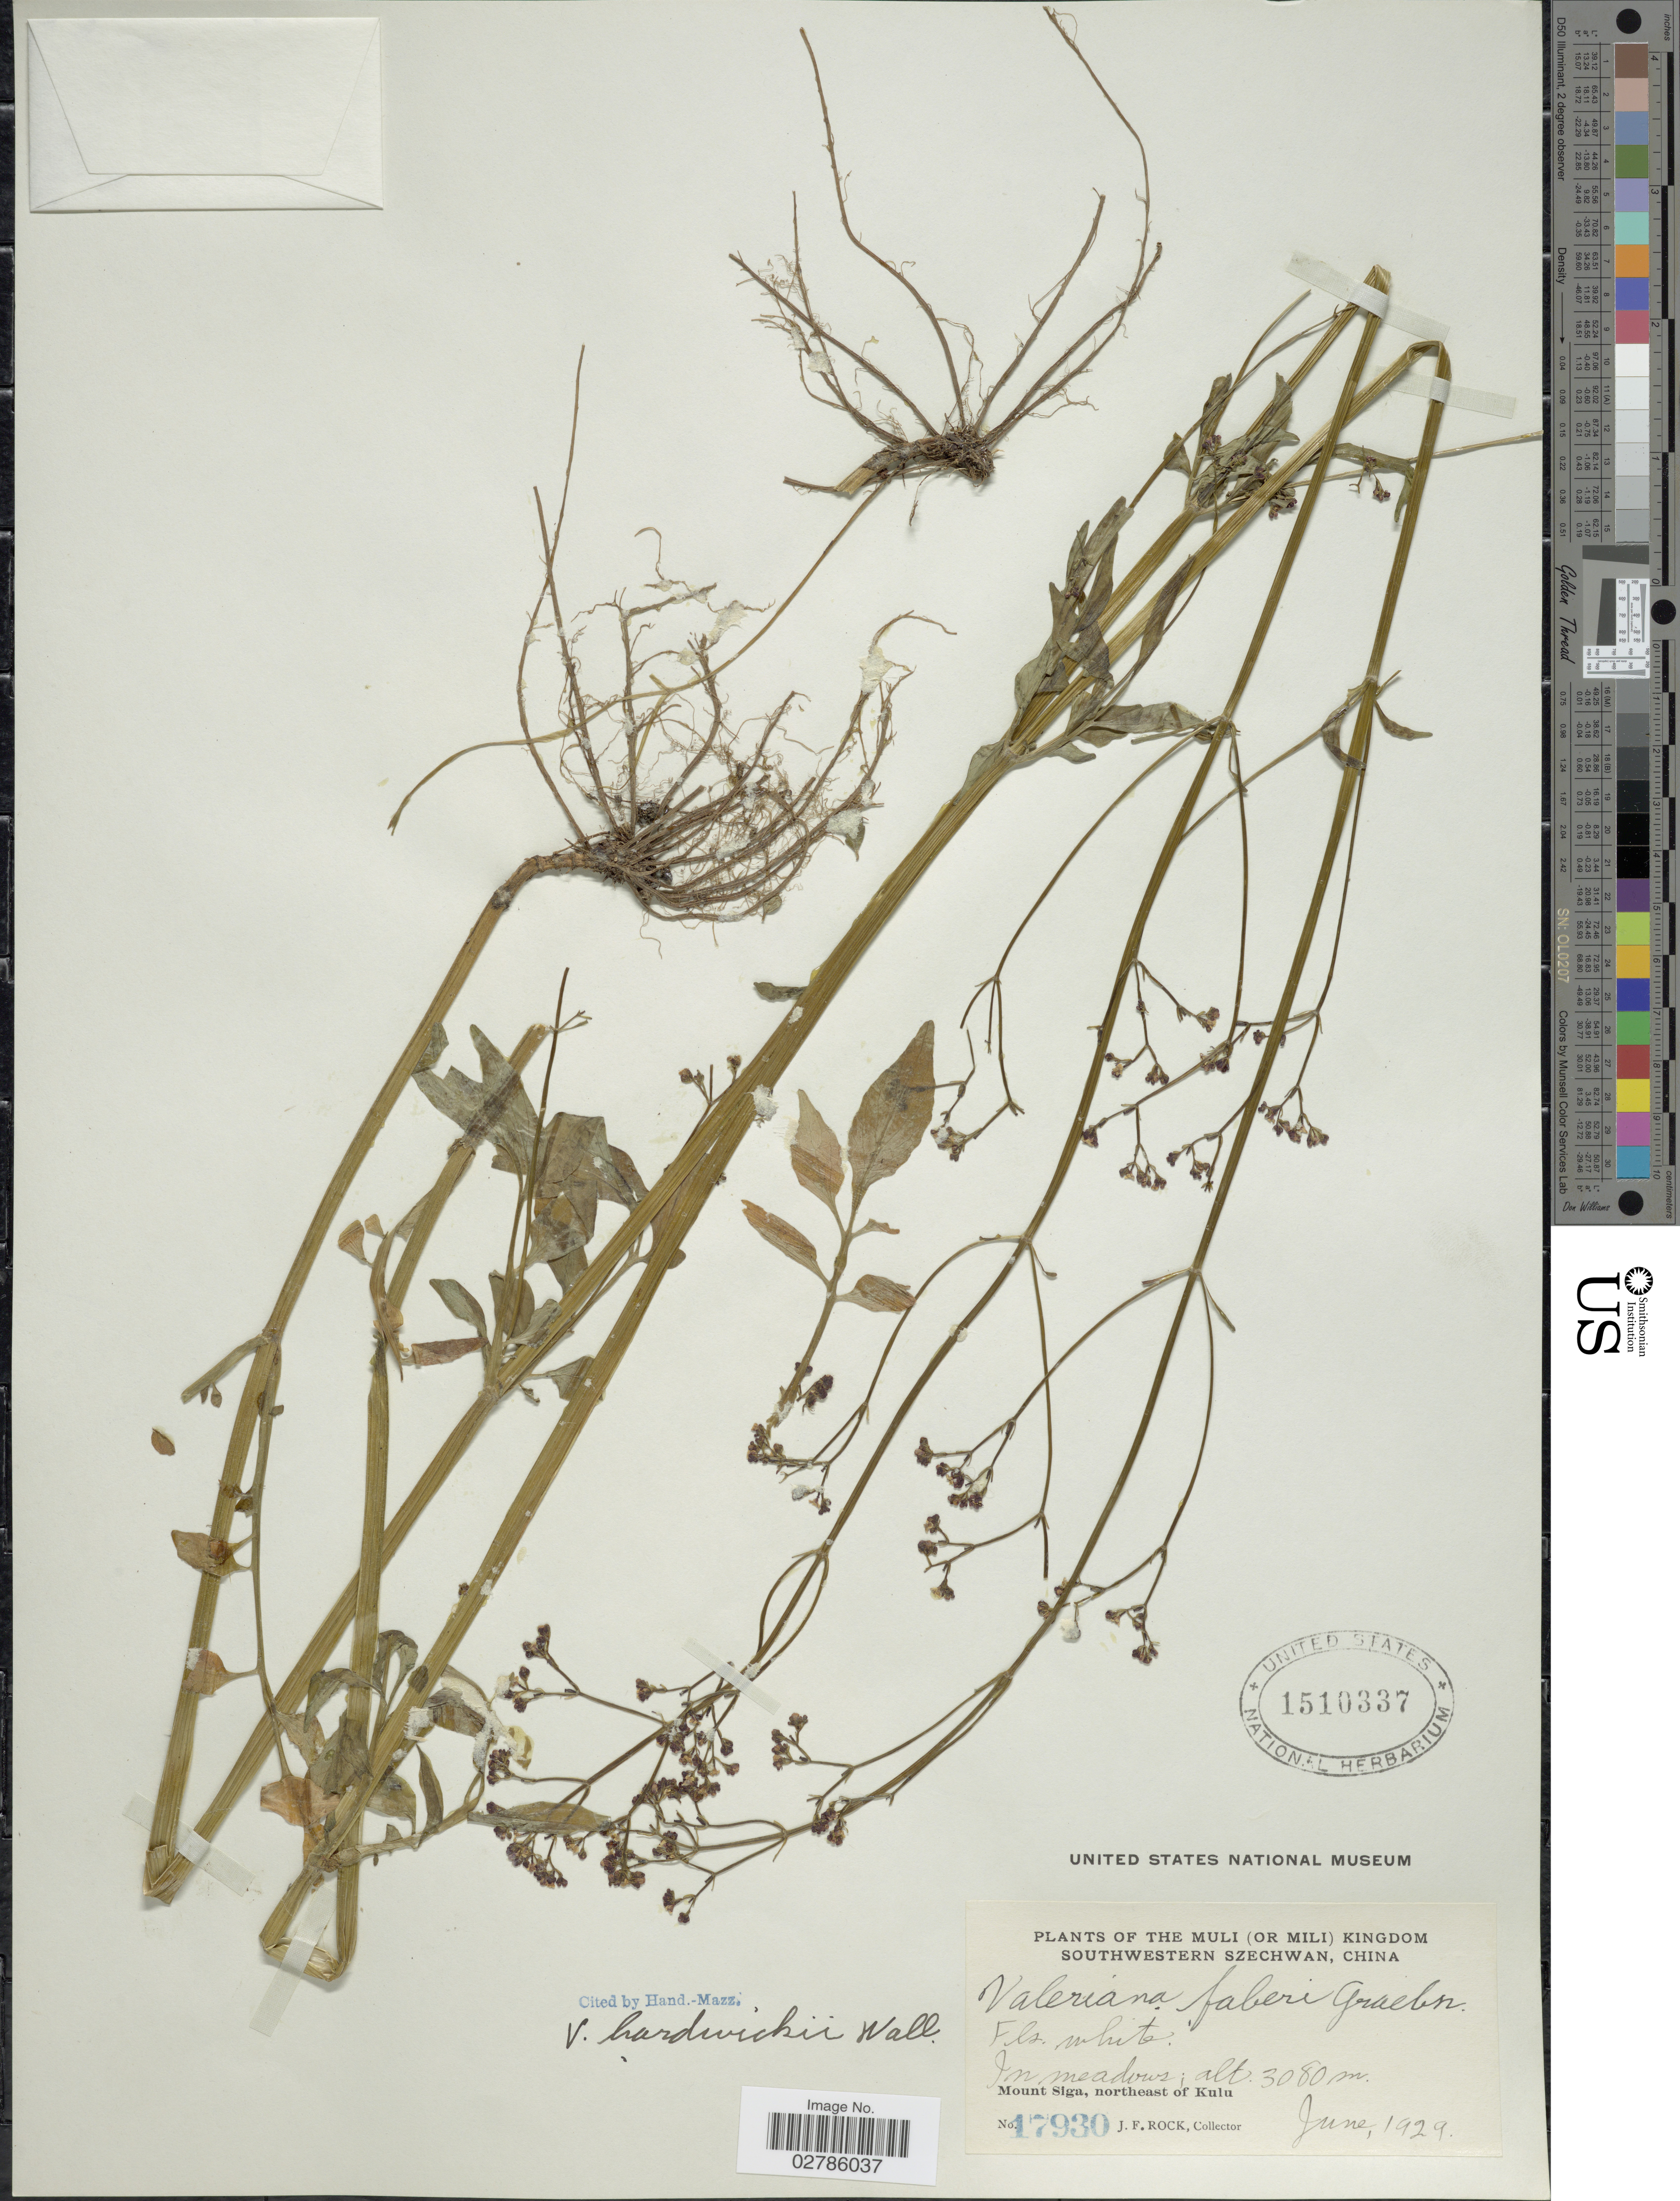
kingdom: Plantae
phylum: Tracheophyta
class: Magnoliopsida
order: Dipsacales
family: Caprifoliaceae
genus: Valeriana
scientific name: Valeriana hardwickii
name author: Wall.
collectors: J. Rock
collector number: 17930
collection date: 1929-06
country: China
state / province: Sichuan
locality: Muli (or Mili) Kingdom, Southwestern Szechwan. Mount Siga, northeast of Kulu.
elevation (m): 3080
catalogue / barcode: US 1510337